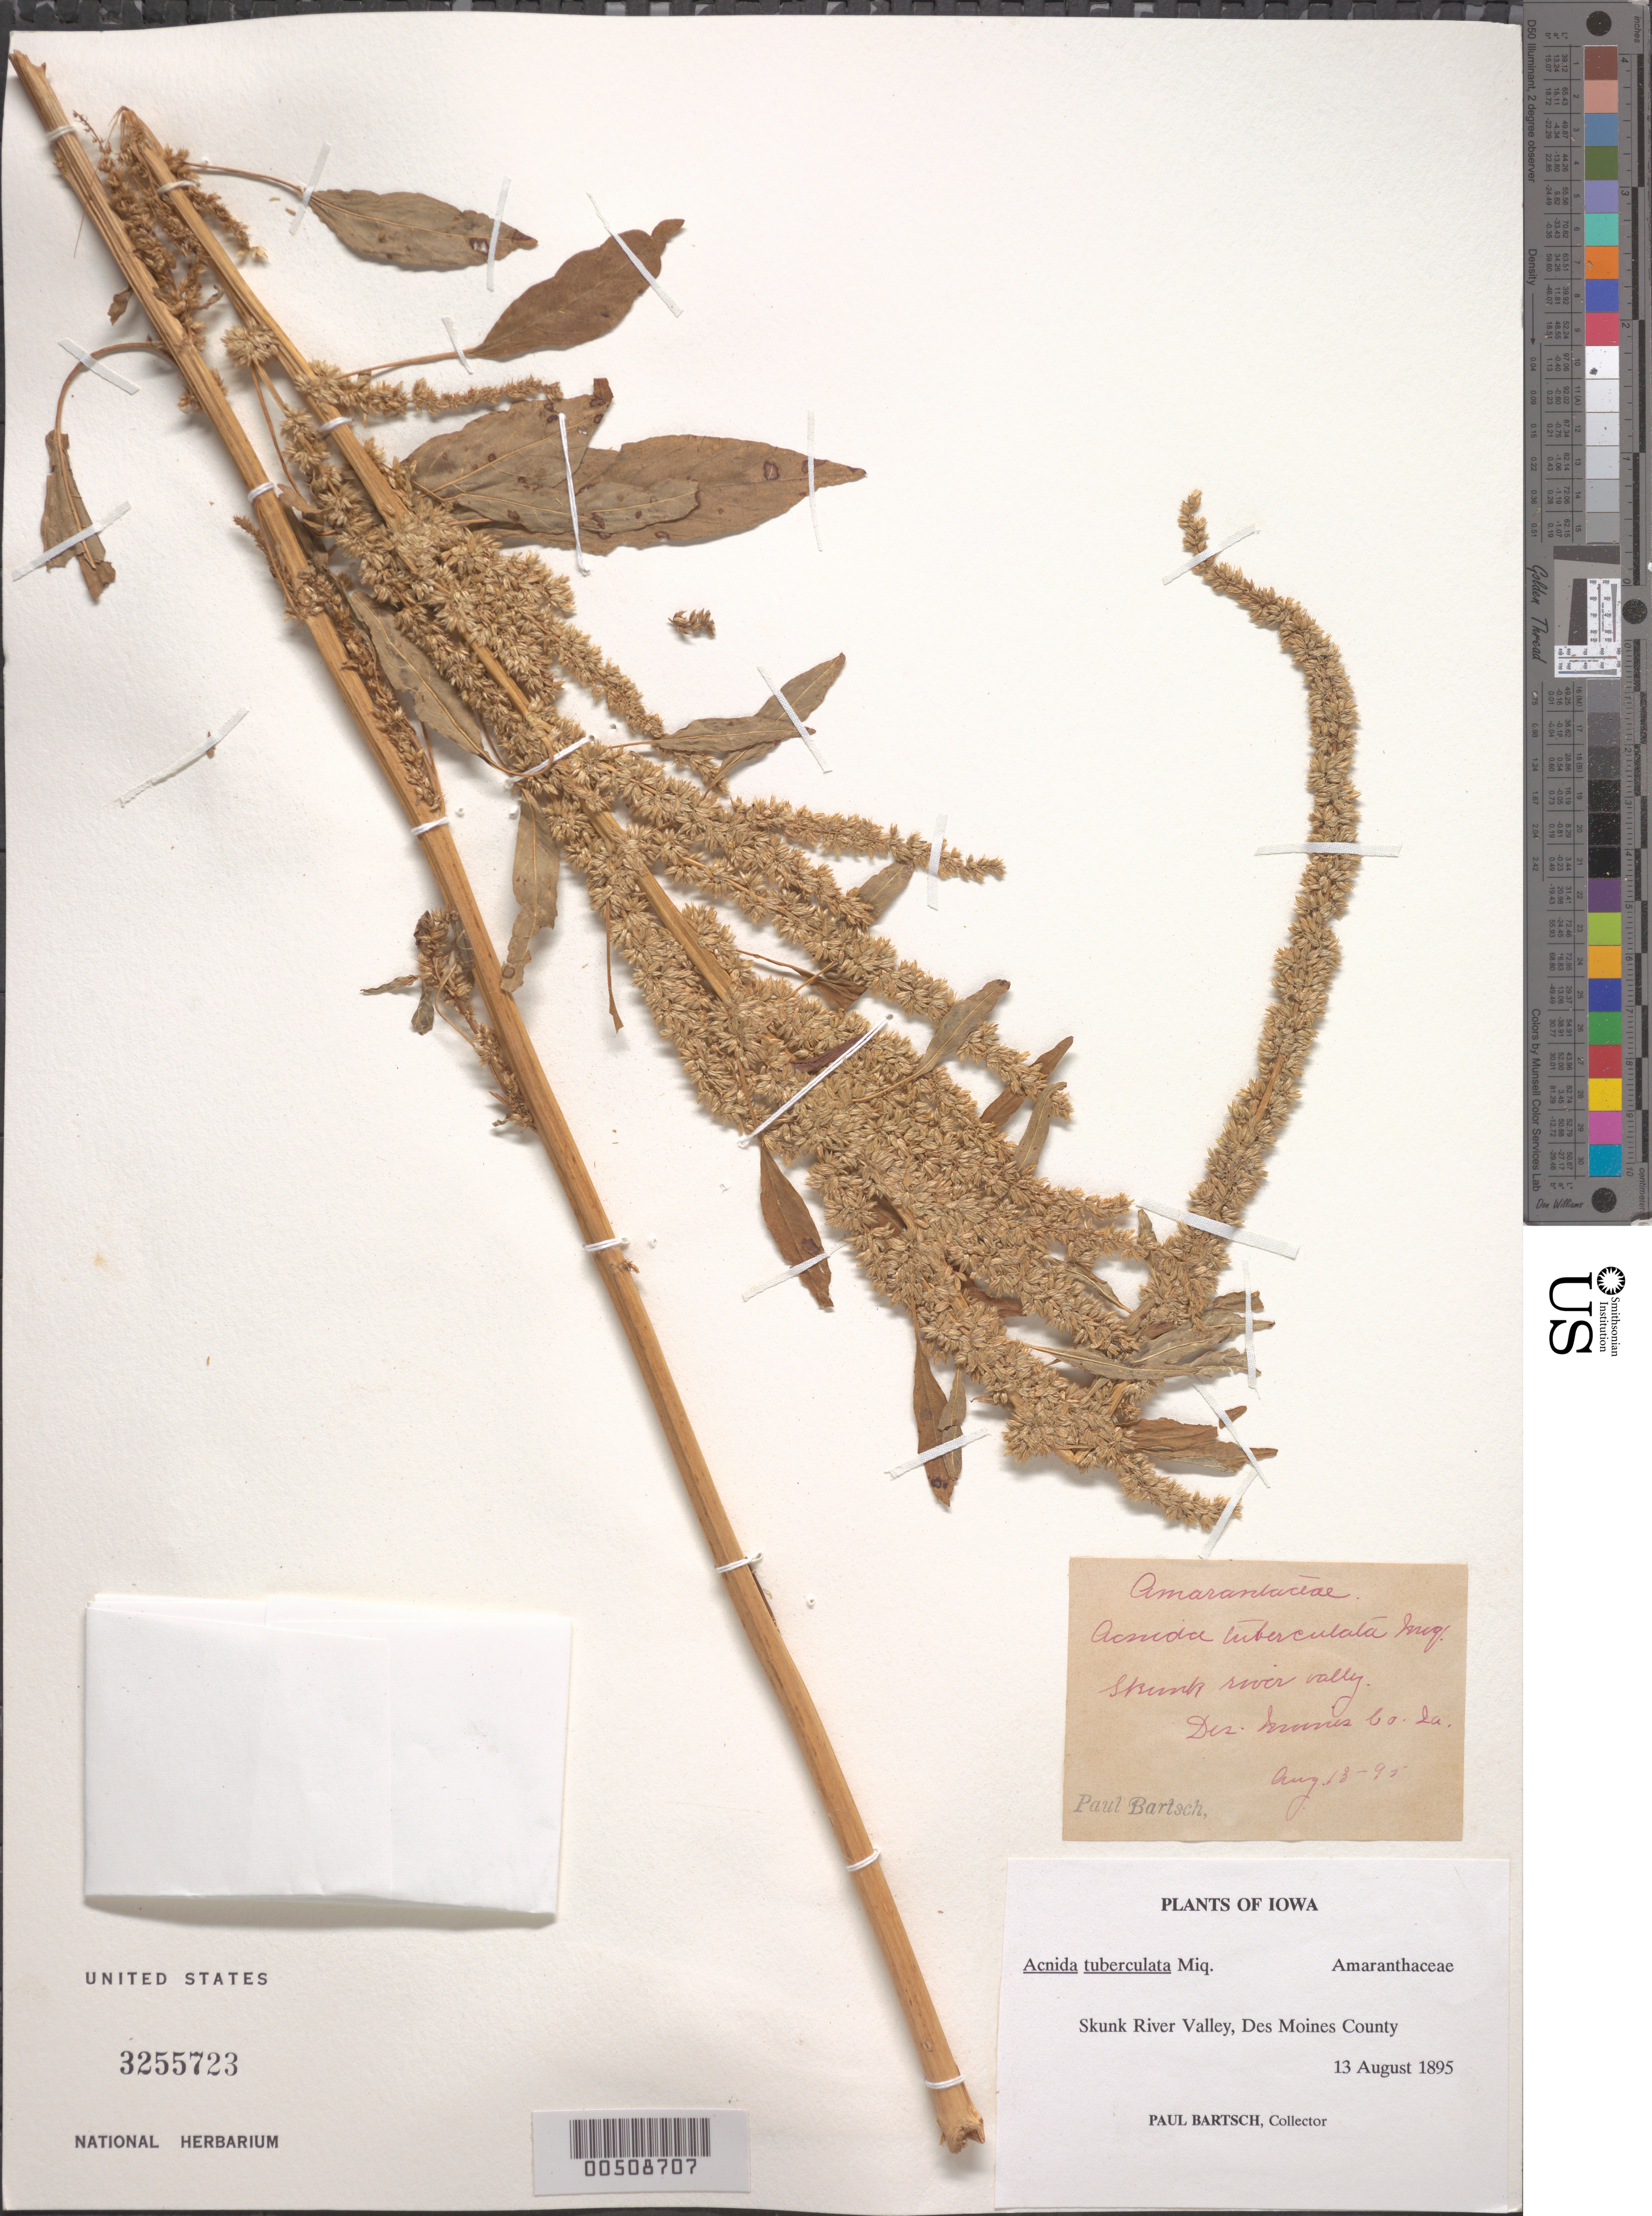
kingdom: Plantae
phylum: Tracheophyta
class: Magnoliopsida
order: Caryophyllales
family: Amaranthaceae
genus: Acnida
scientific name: Acnida tuberculata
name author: Moq.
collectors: P. Bartsch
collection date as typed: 13 Aug 1895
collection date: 1895-08-13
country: United States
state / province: Iowa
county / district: Des Moines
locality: Skunk river valley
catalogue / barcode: US 3255723